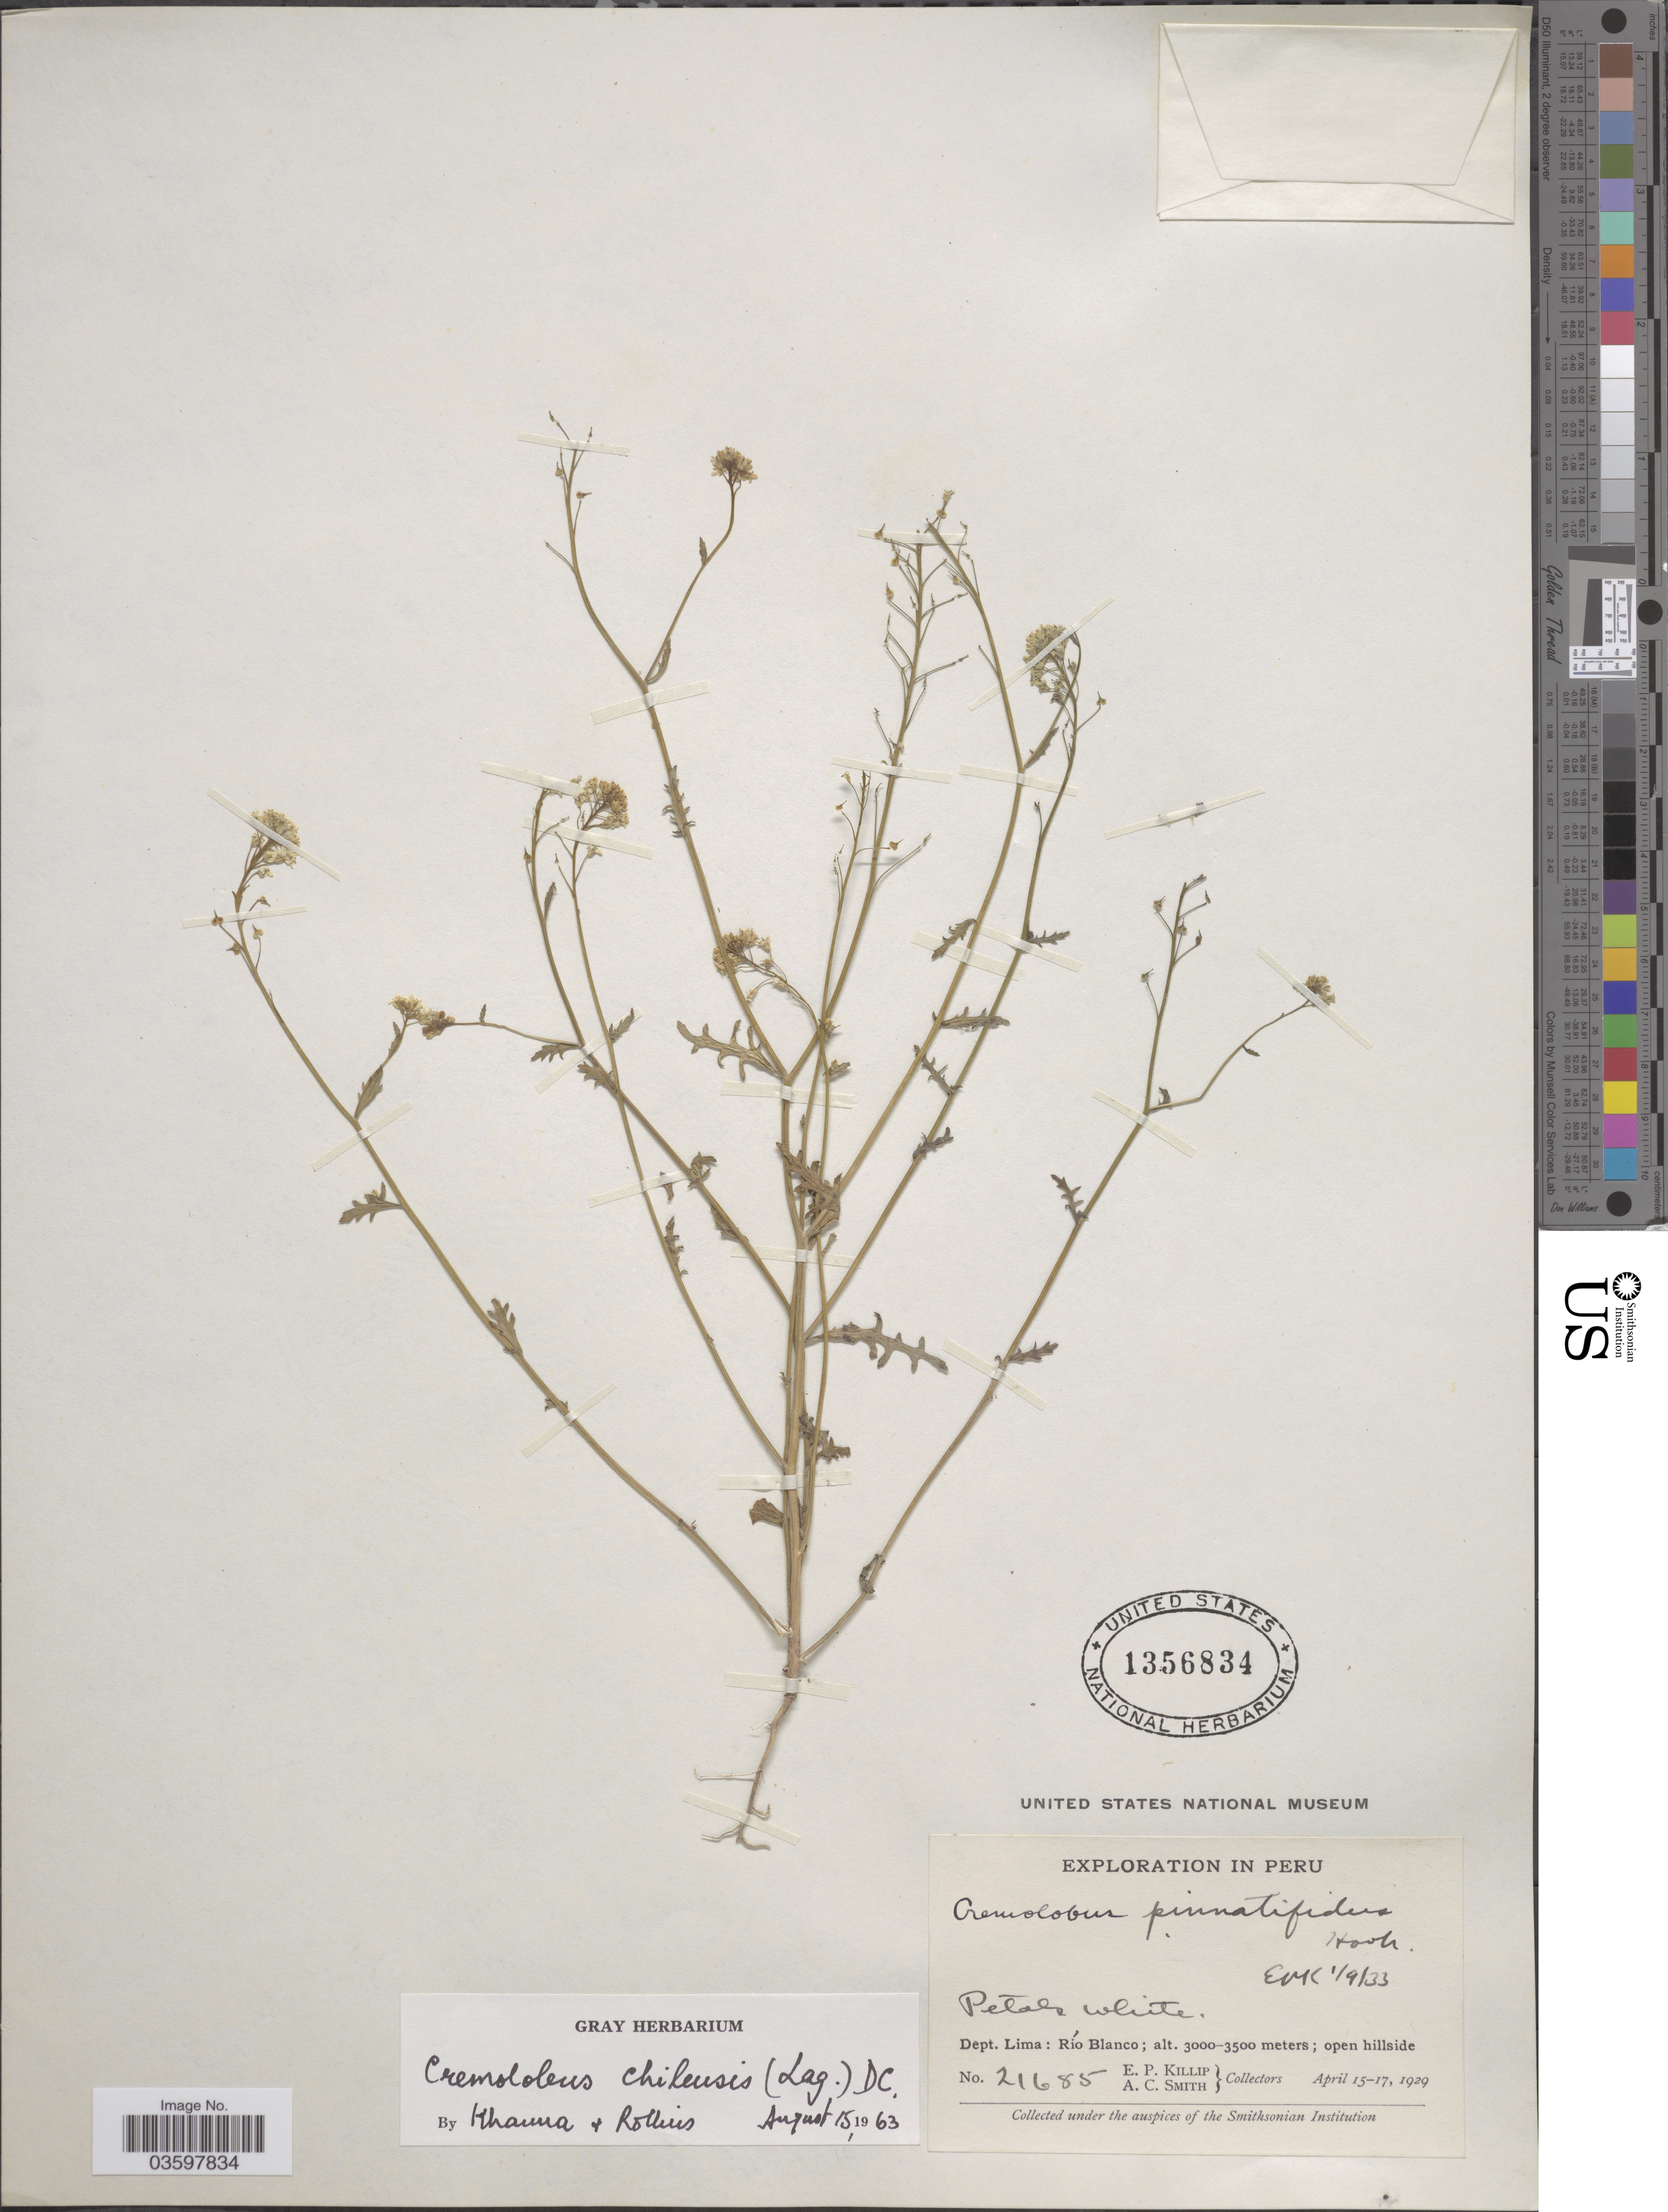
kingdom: Plantae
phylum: Tracheophyta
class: Magnoliopsida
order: Brassicales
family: Brassicaceae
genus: Cremolobus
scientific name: Cremolobus chilensis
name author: (Lag.) DC.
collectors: E. P. Killip & A. C. Smith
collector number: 21685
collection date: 1929-04-15/1929-04-17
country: Peru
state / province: Lima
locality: Dept. LimaL Río Blanco.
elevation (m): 3000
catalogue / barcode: US 1356834